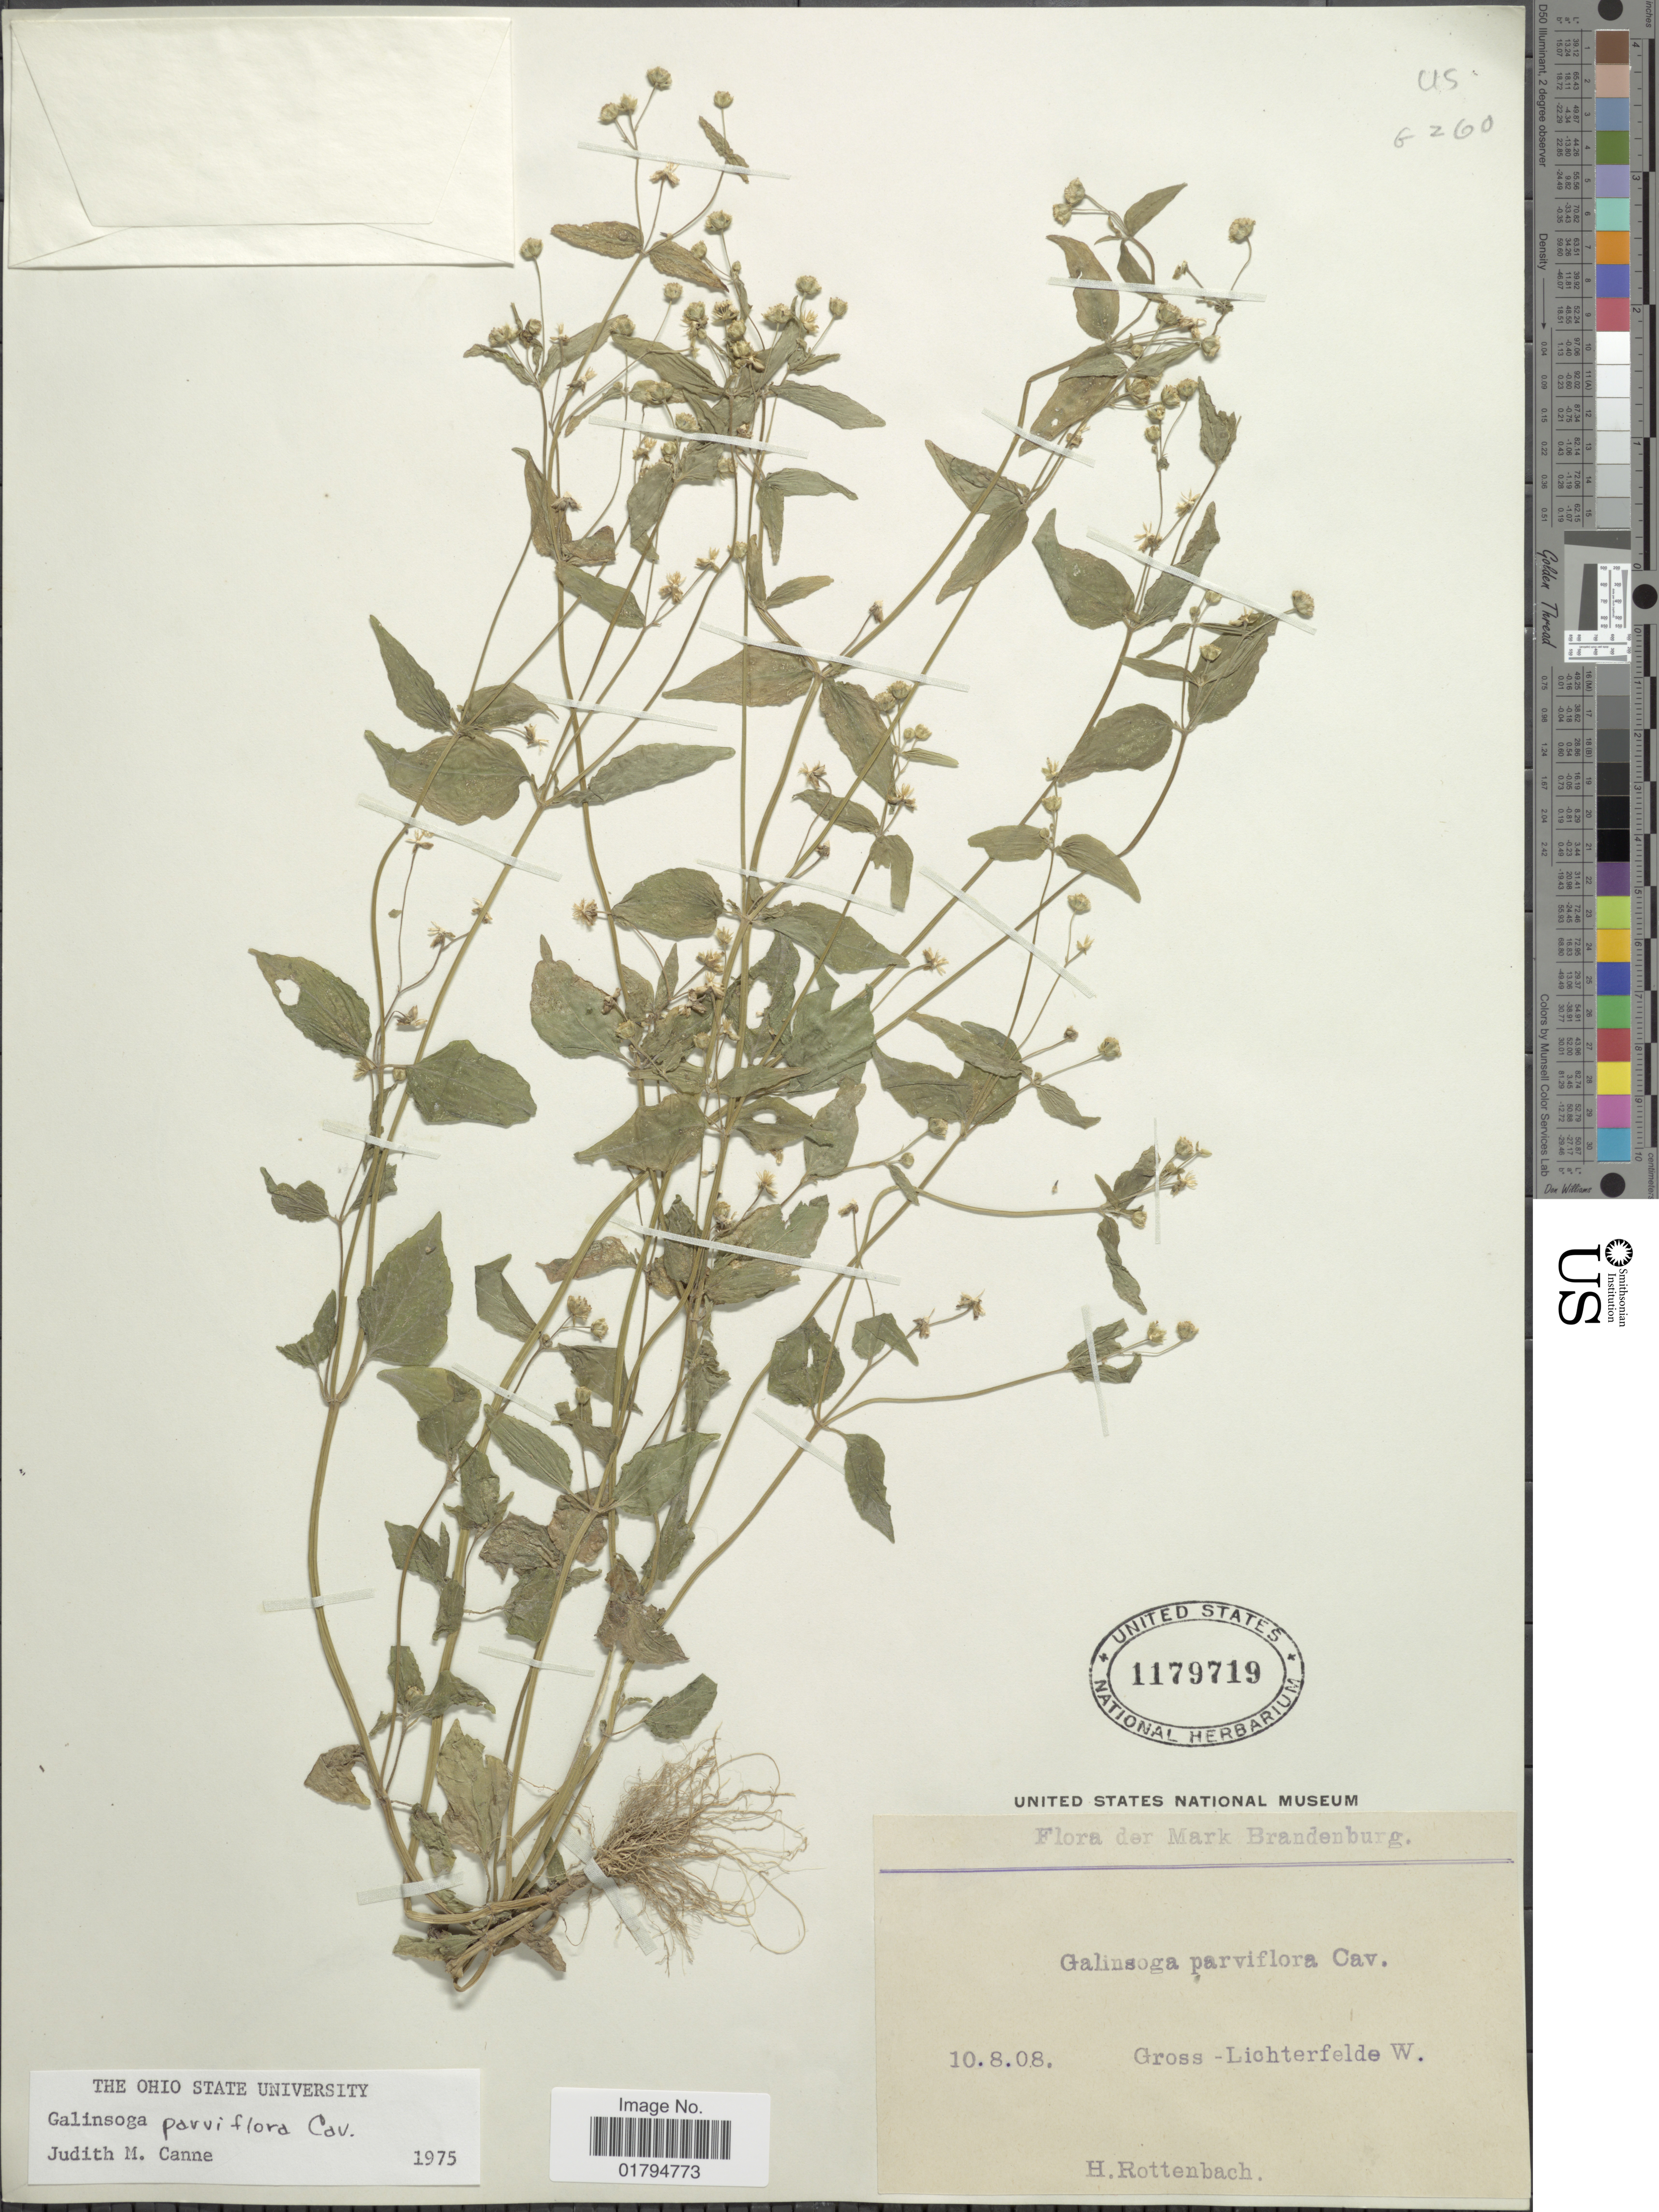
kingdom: Plantae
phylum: Tracheophyta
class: Magnoliopsida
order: Asterales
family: Asteraceae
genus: Galinsoga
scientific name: Galinsoga parviflora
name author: Cav.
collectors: Rottenbach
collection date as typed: Transcribed d/m/y: 10/8/8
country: Germany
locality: Mark Brandenburg. Gross-Lichterfelde W.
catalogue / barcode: US 1179719